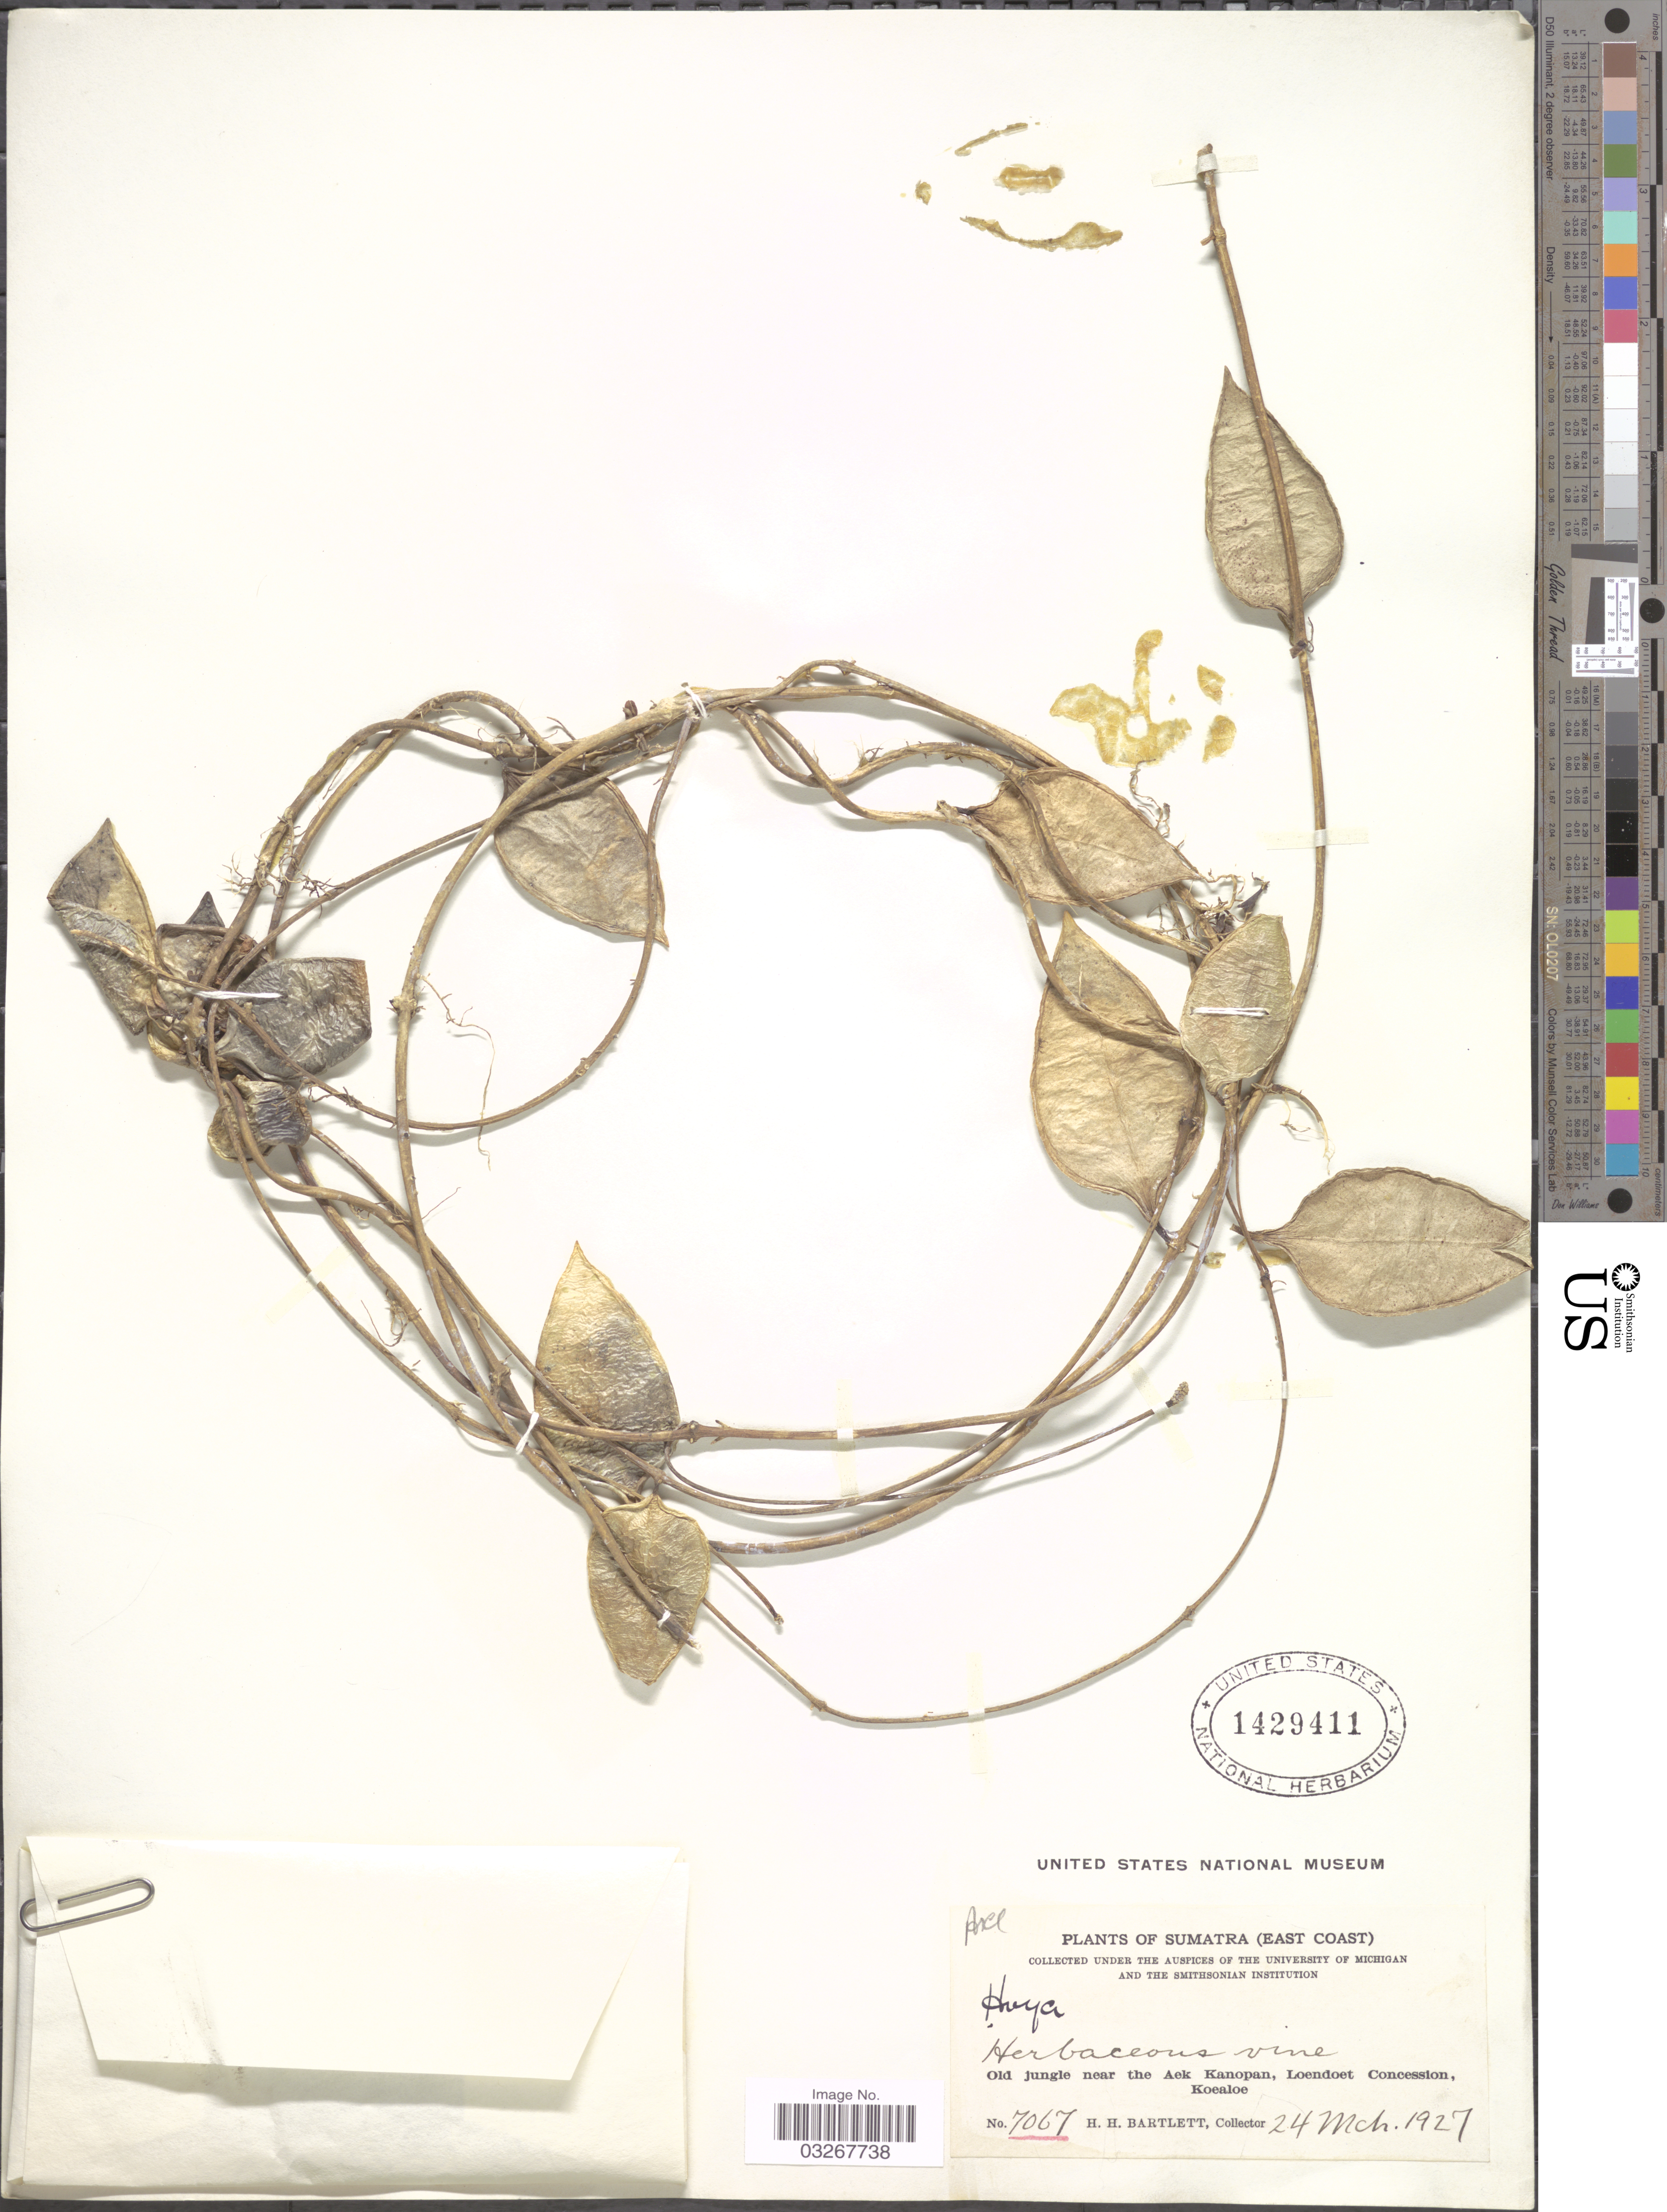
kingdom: Plantae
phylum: Tracheophyta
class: Magnoliopsida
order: Gentianales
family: Apocynaceae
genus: Hoya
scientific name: Hoya sp.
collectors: H. H. Bartlett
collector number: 7067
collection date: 1927-03-24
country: Indonesia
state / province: Sumatra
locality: East Coast. Old jungle near the Aek Kanopan, Loendoet Concession, Koealoe.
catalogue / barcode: US 1429411